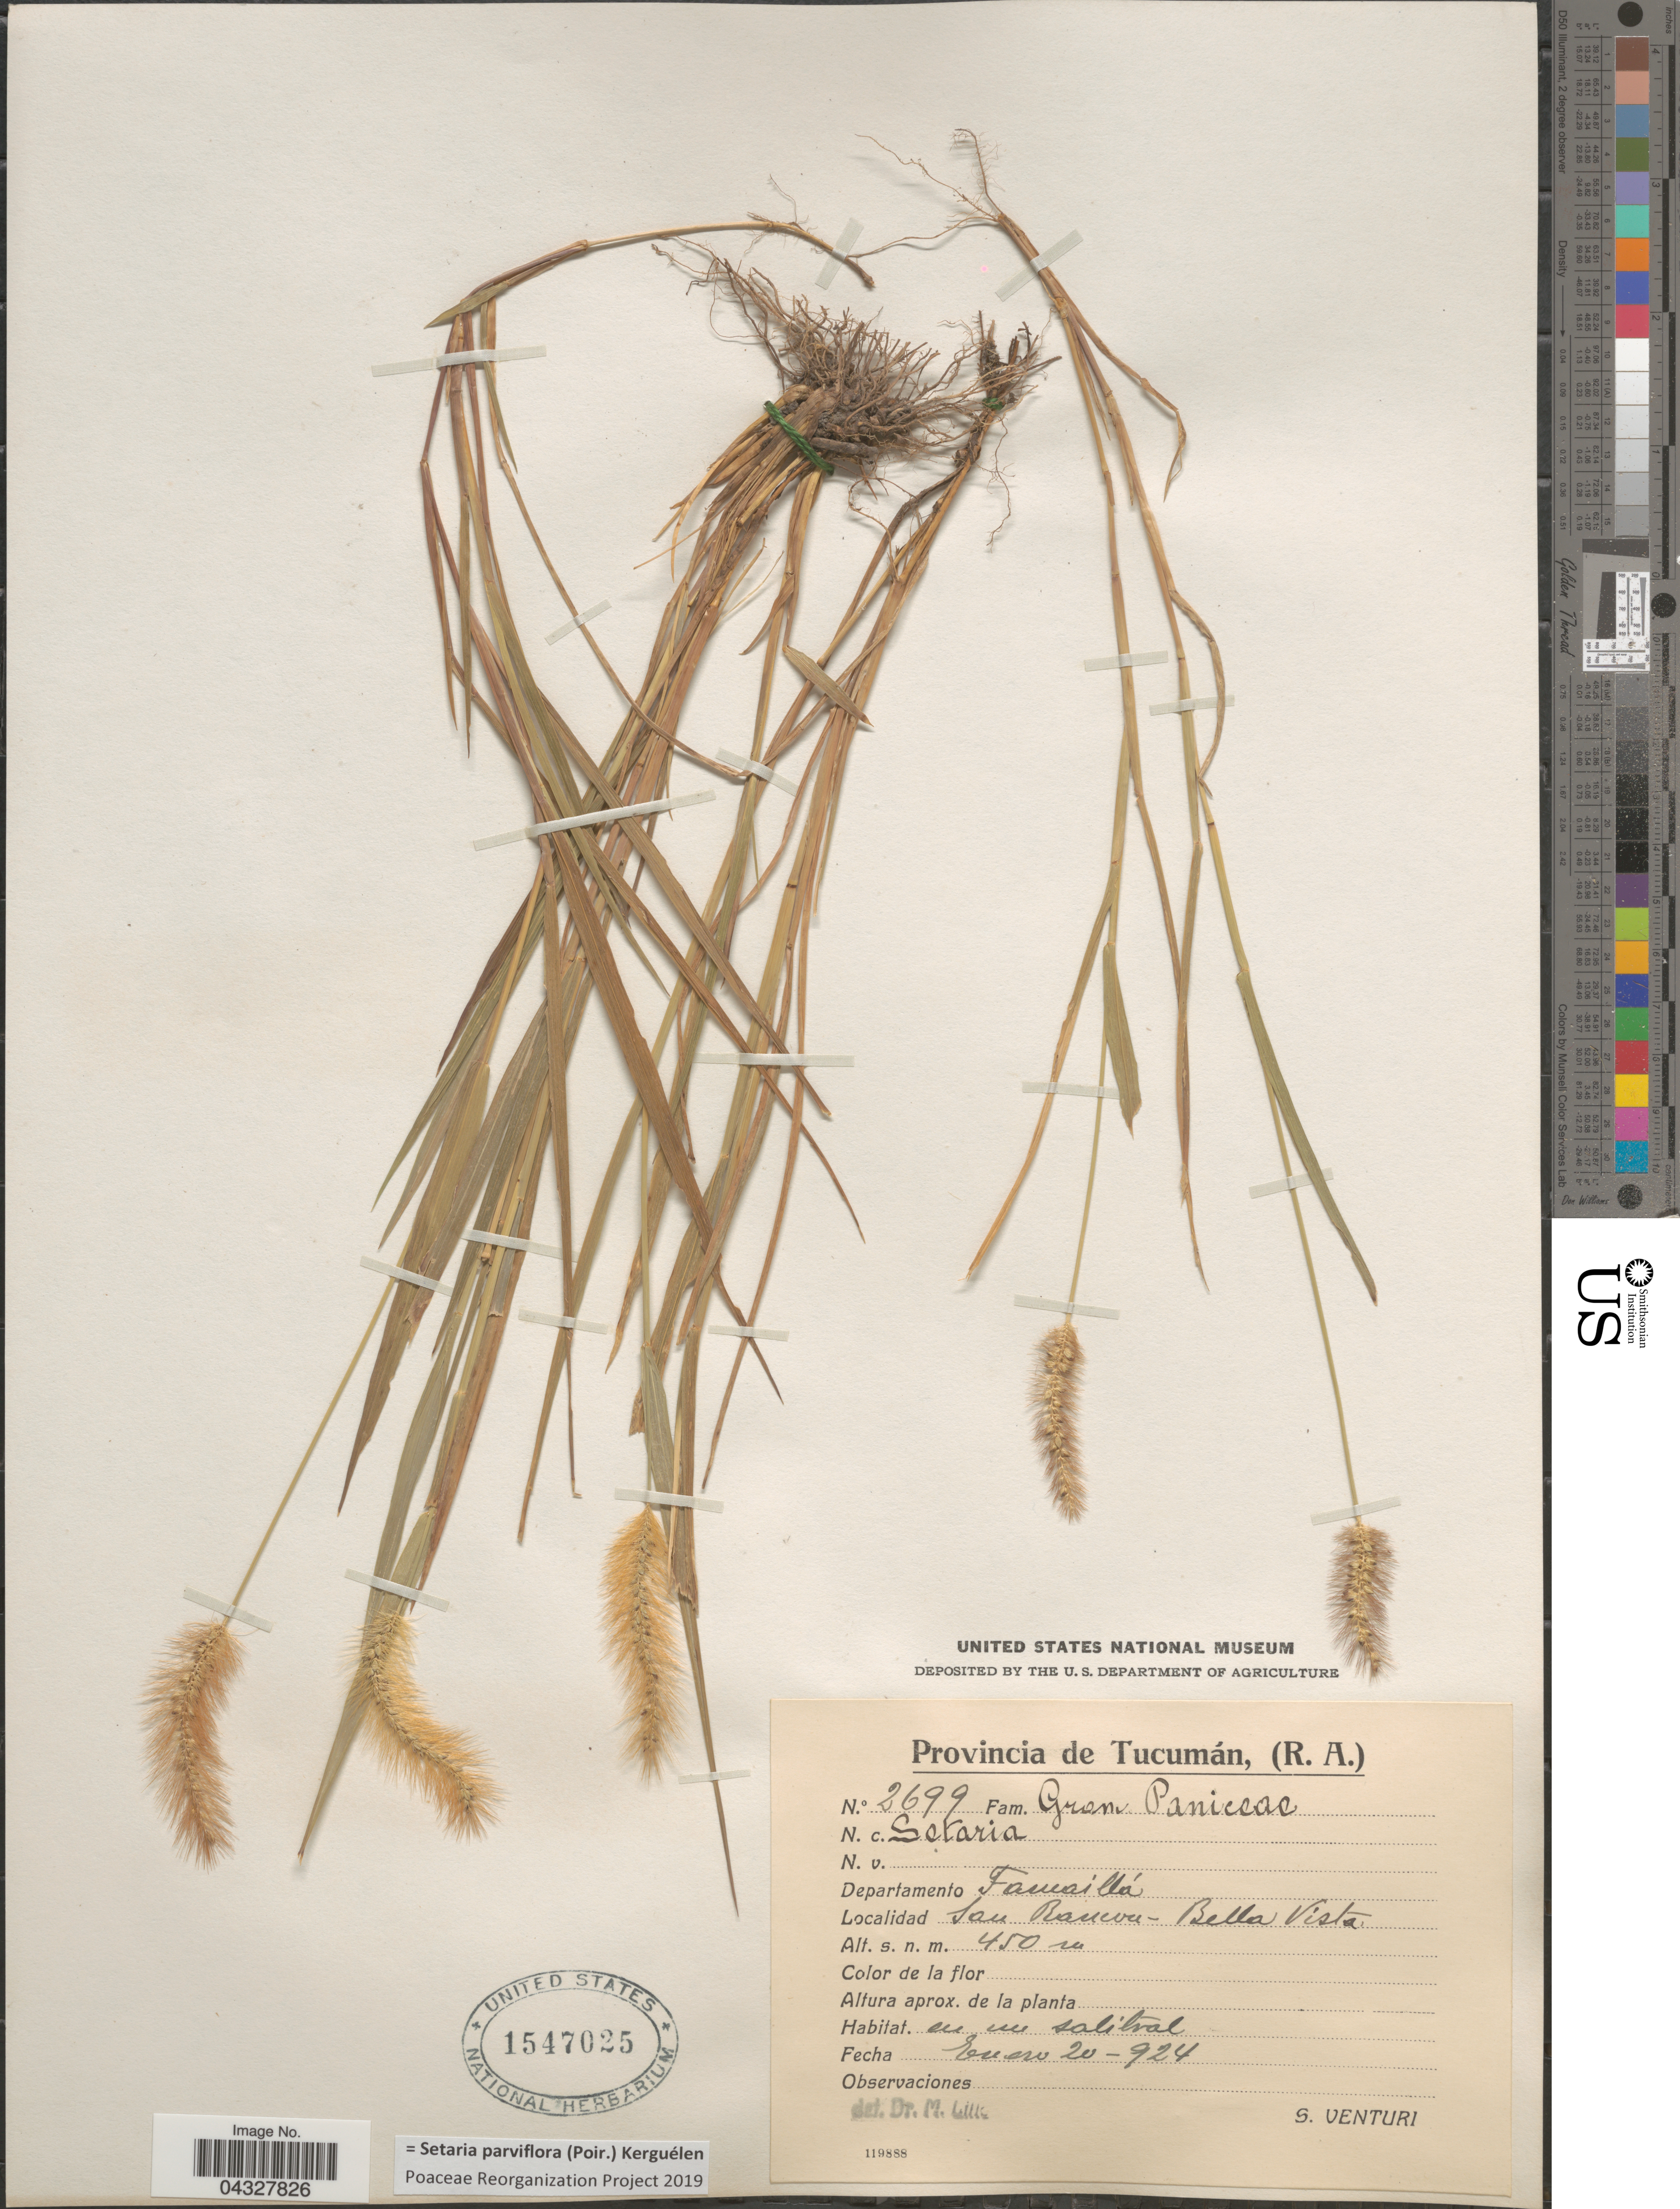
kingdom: Plantae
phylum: Tracheophyta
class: Liliopsida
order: Poales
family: Poaceae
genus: Setaria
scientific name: Setaria parviflora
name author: (Poir.) Kerguélen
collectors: S. Venturi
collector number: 2699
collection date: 1924-01-20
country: Argentina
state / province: Tucuman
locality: Departamento Famaillá. San Ramon - Bella Vista.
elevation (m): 450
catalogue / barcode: US 1547025